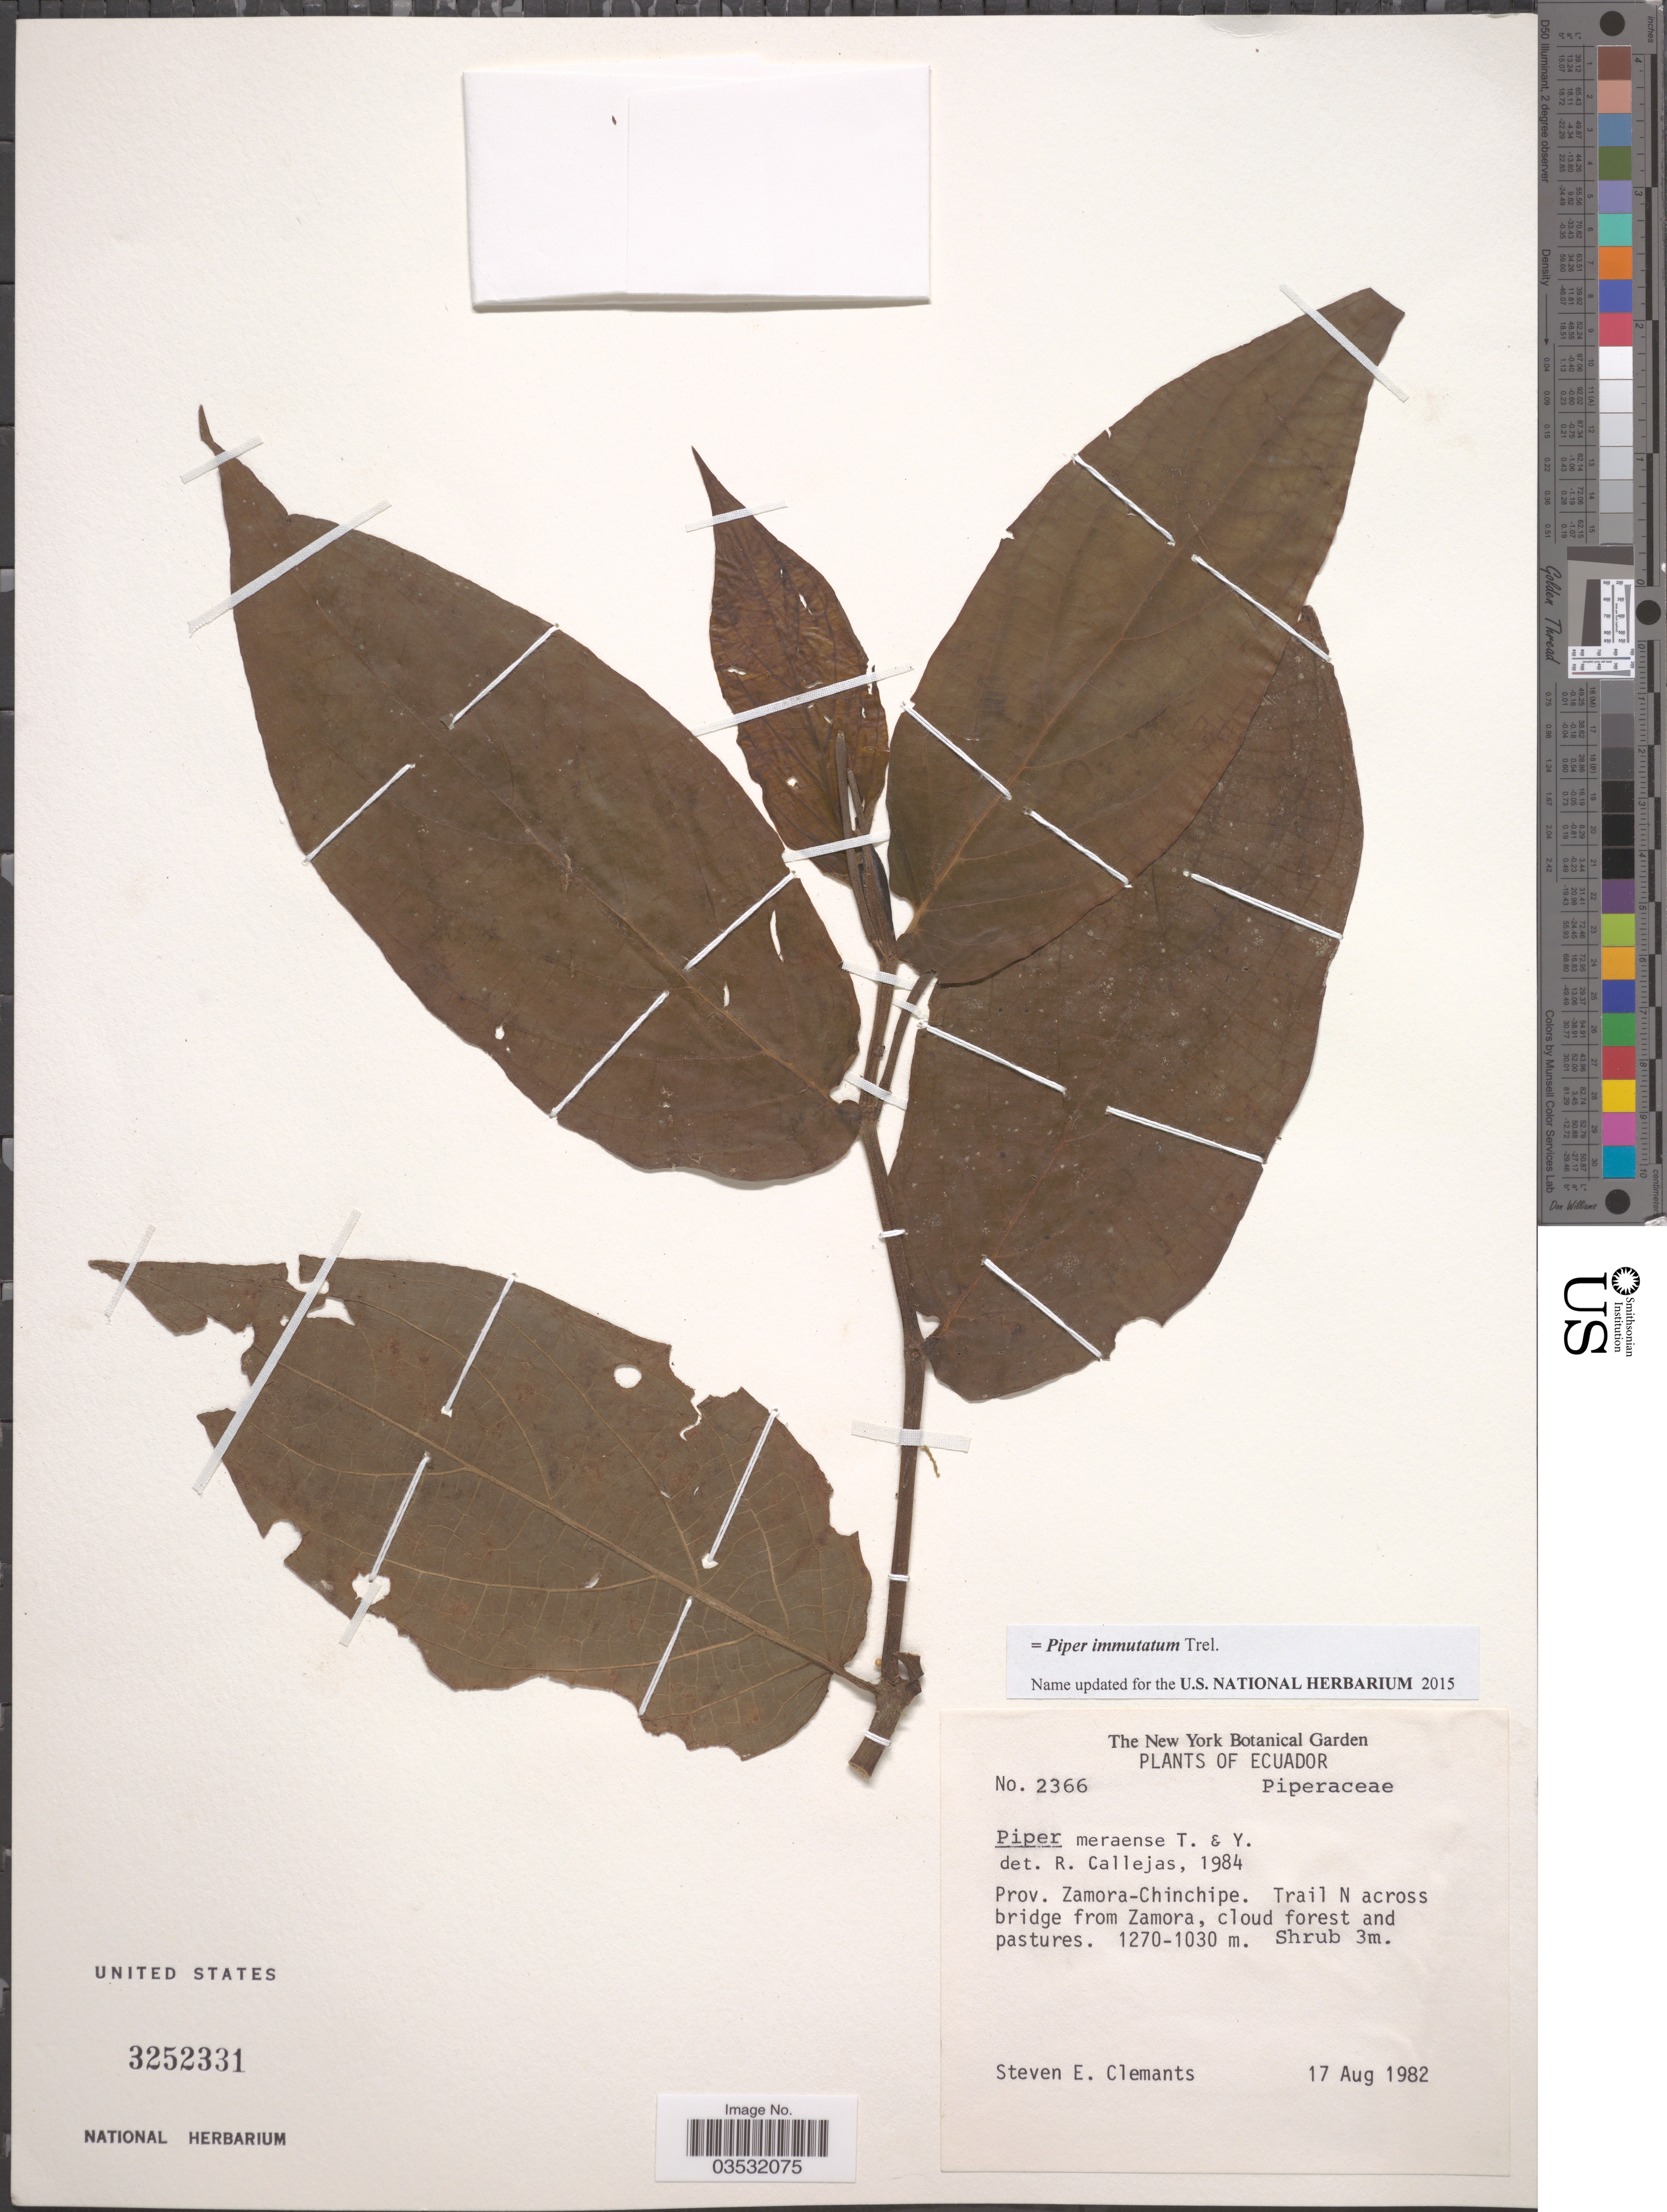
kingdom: Plantae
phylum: Tracheophyta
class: Magnoliopsida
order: Piperales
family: Piperaceae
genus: Piper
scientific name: Piper immutatum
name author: Trel.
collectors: S. Clemants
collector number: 2366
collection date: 1982-08-17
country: Ecuador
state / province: Zamora-Chinchipe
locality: Trail N across bridge from Zamora, cloud forest and pastures.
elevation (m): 1030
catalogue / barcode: US 3252331